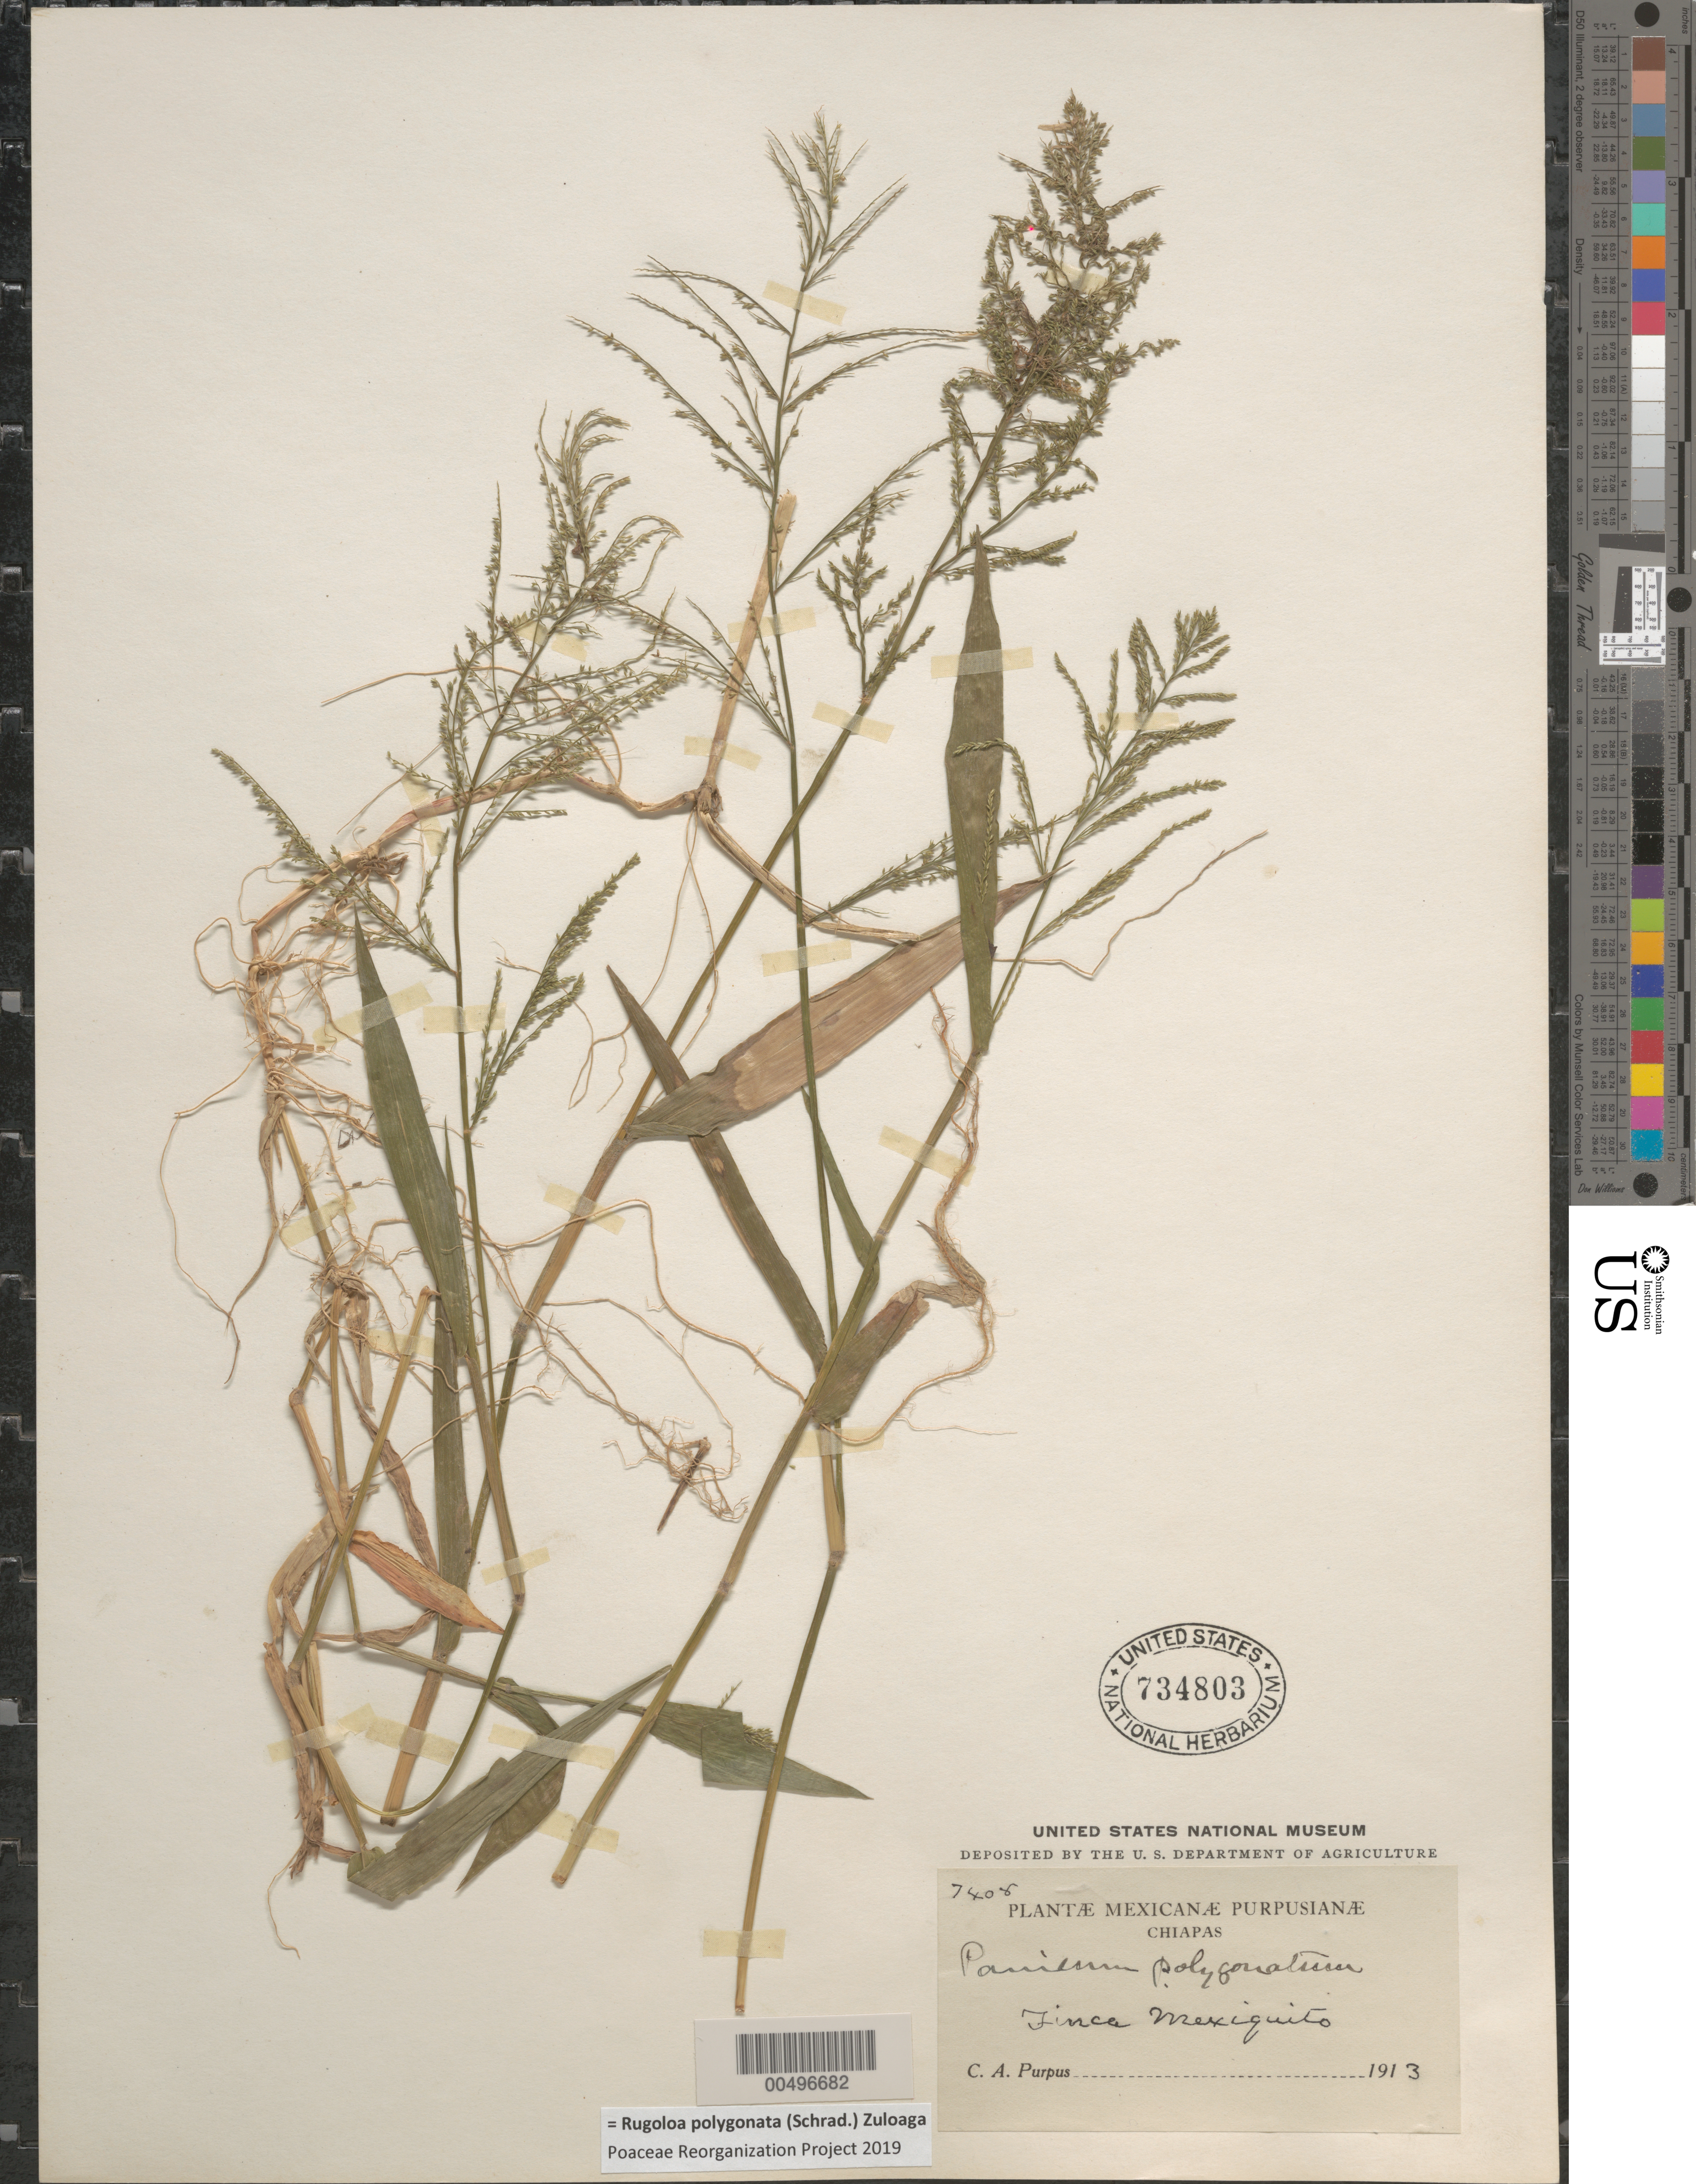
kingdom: Plantae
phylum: Tracheophyta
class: Liliopsida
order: Poales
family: Poaceae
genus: Panicum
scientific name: Panicum polygonatum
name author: Schrad. ex Roem. & Schult.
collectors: C. A. Purpus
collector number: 7408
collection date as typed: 1913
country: Mexico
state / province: Chiapas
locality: Finca Mexiquito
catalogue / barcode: US 734803